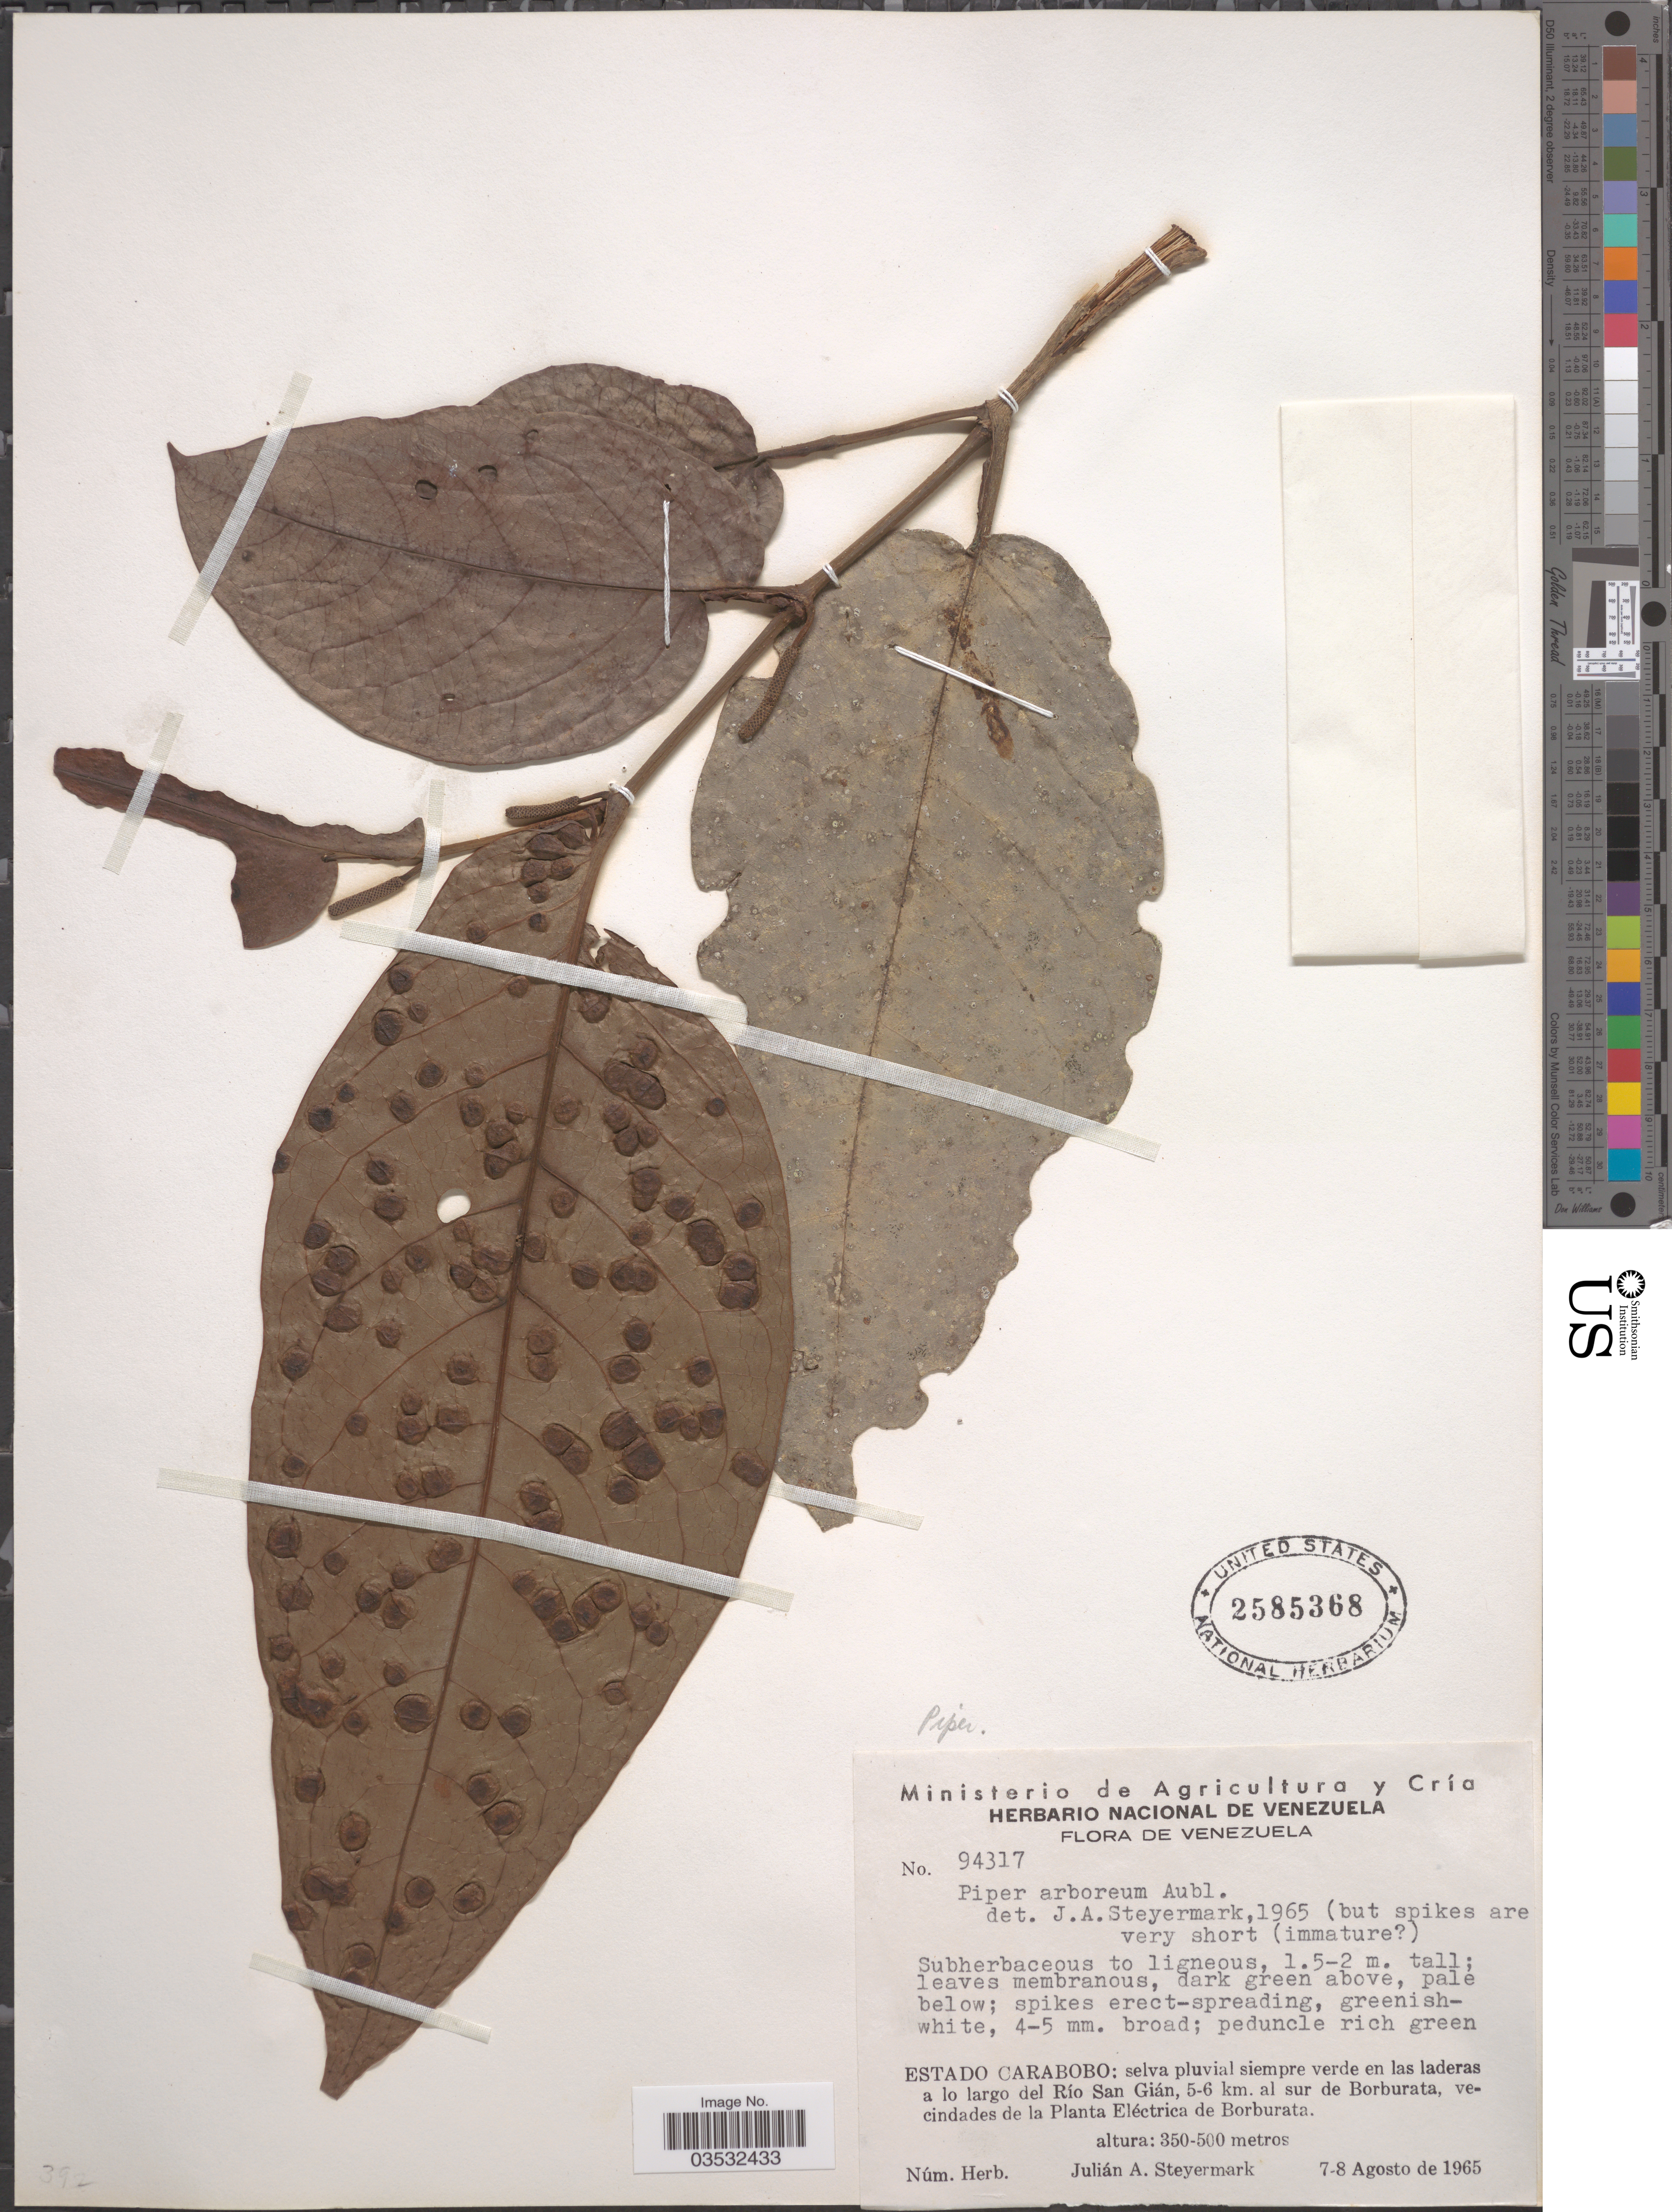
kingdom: Plantae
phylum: Tracheophyta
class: Magnoliopsida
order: Piperales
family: Piperaceae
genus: Piper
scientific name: Piper arboreum var. arboreum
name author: Aubl.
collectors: J. Steyermark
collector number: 94317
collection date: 1965-08-07/1965-08-08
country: Venezuela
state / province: Carabobo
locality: Selva pluvial siempre verde en las laderas a lo largo del Río San Gián, 5-6 km. al sur de Borburata, vecindades de la Planta Eléctrica de Borburata.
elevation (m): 350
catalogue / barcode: US 2585368